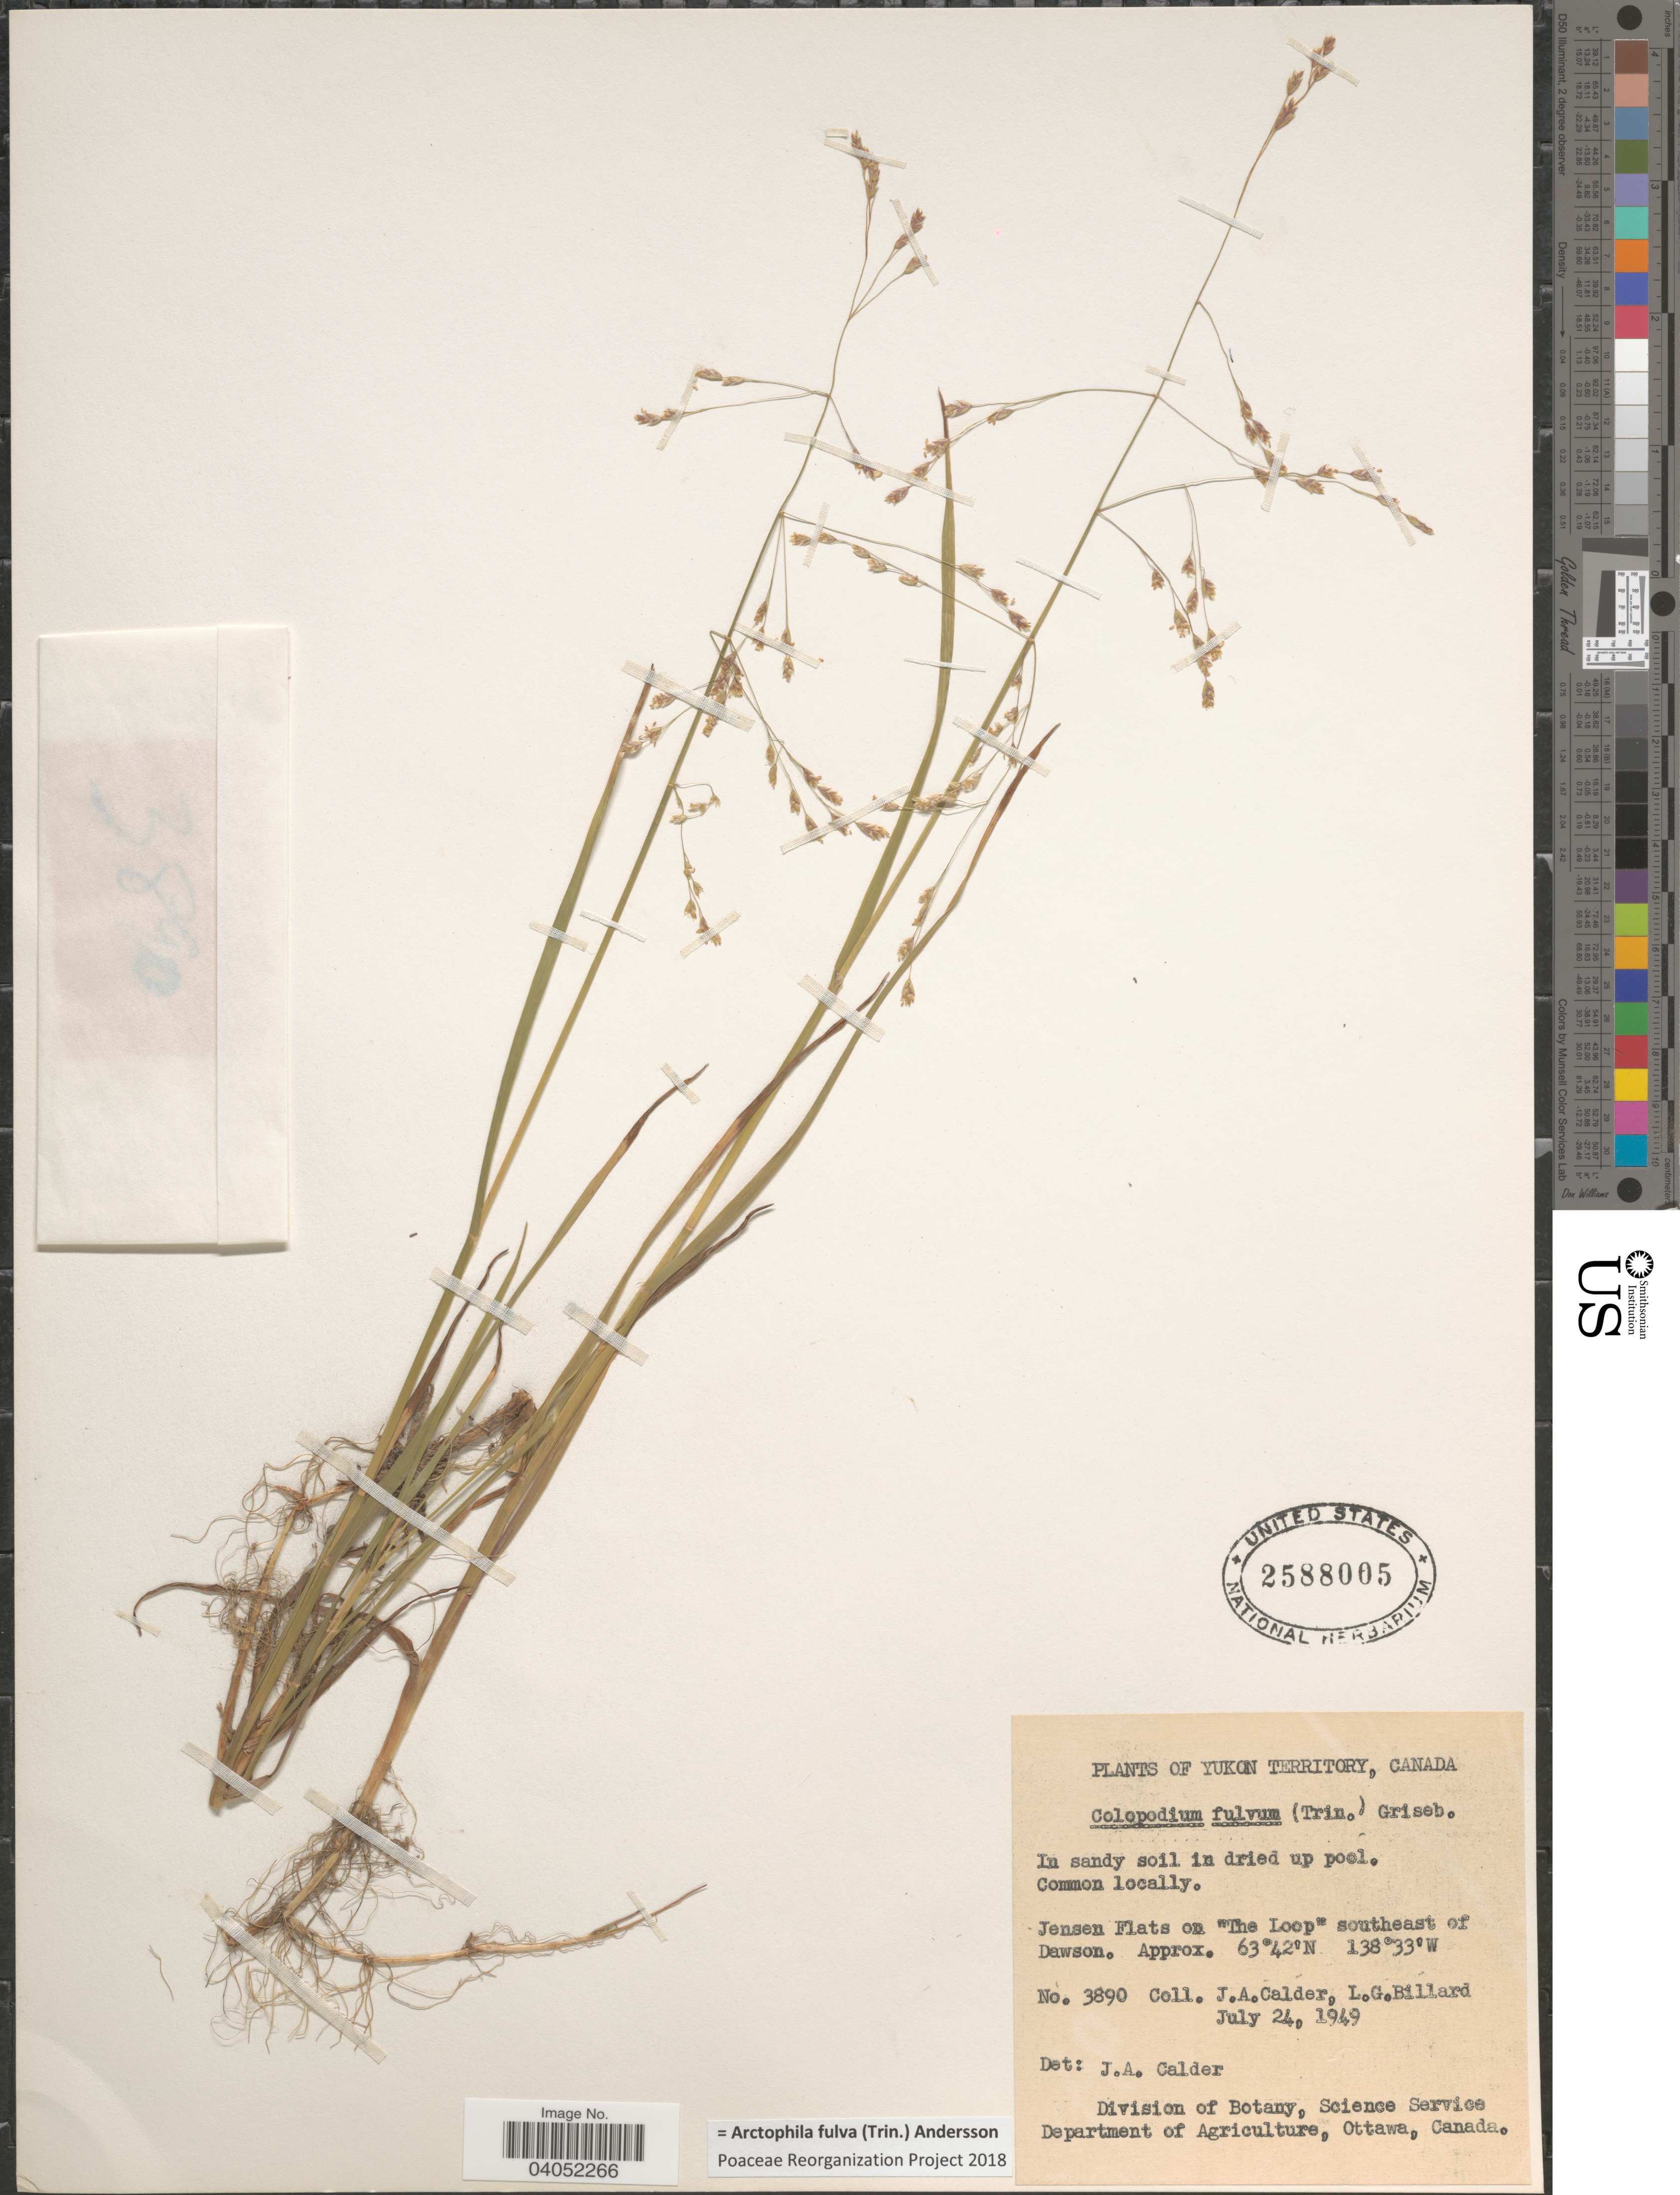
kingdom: Plantae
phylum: Tracheophyta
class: Liliopsida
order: Poales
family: Poaceae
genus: Arctophila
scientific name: Arctophila fulva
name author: (Trin.) Andersson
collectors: J. A. Calder & L. Billard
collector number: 3890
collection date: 1949-07-24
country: Canada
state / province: Yukon Territory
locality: Jensen Flats on "The Loop" southeast of Dawson.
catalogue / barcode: US 2588005